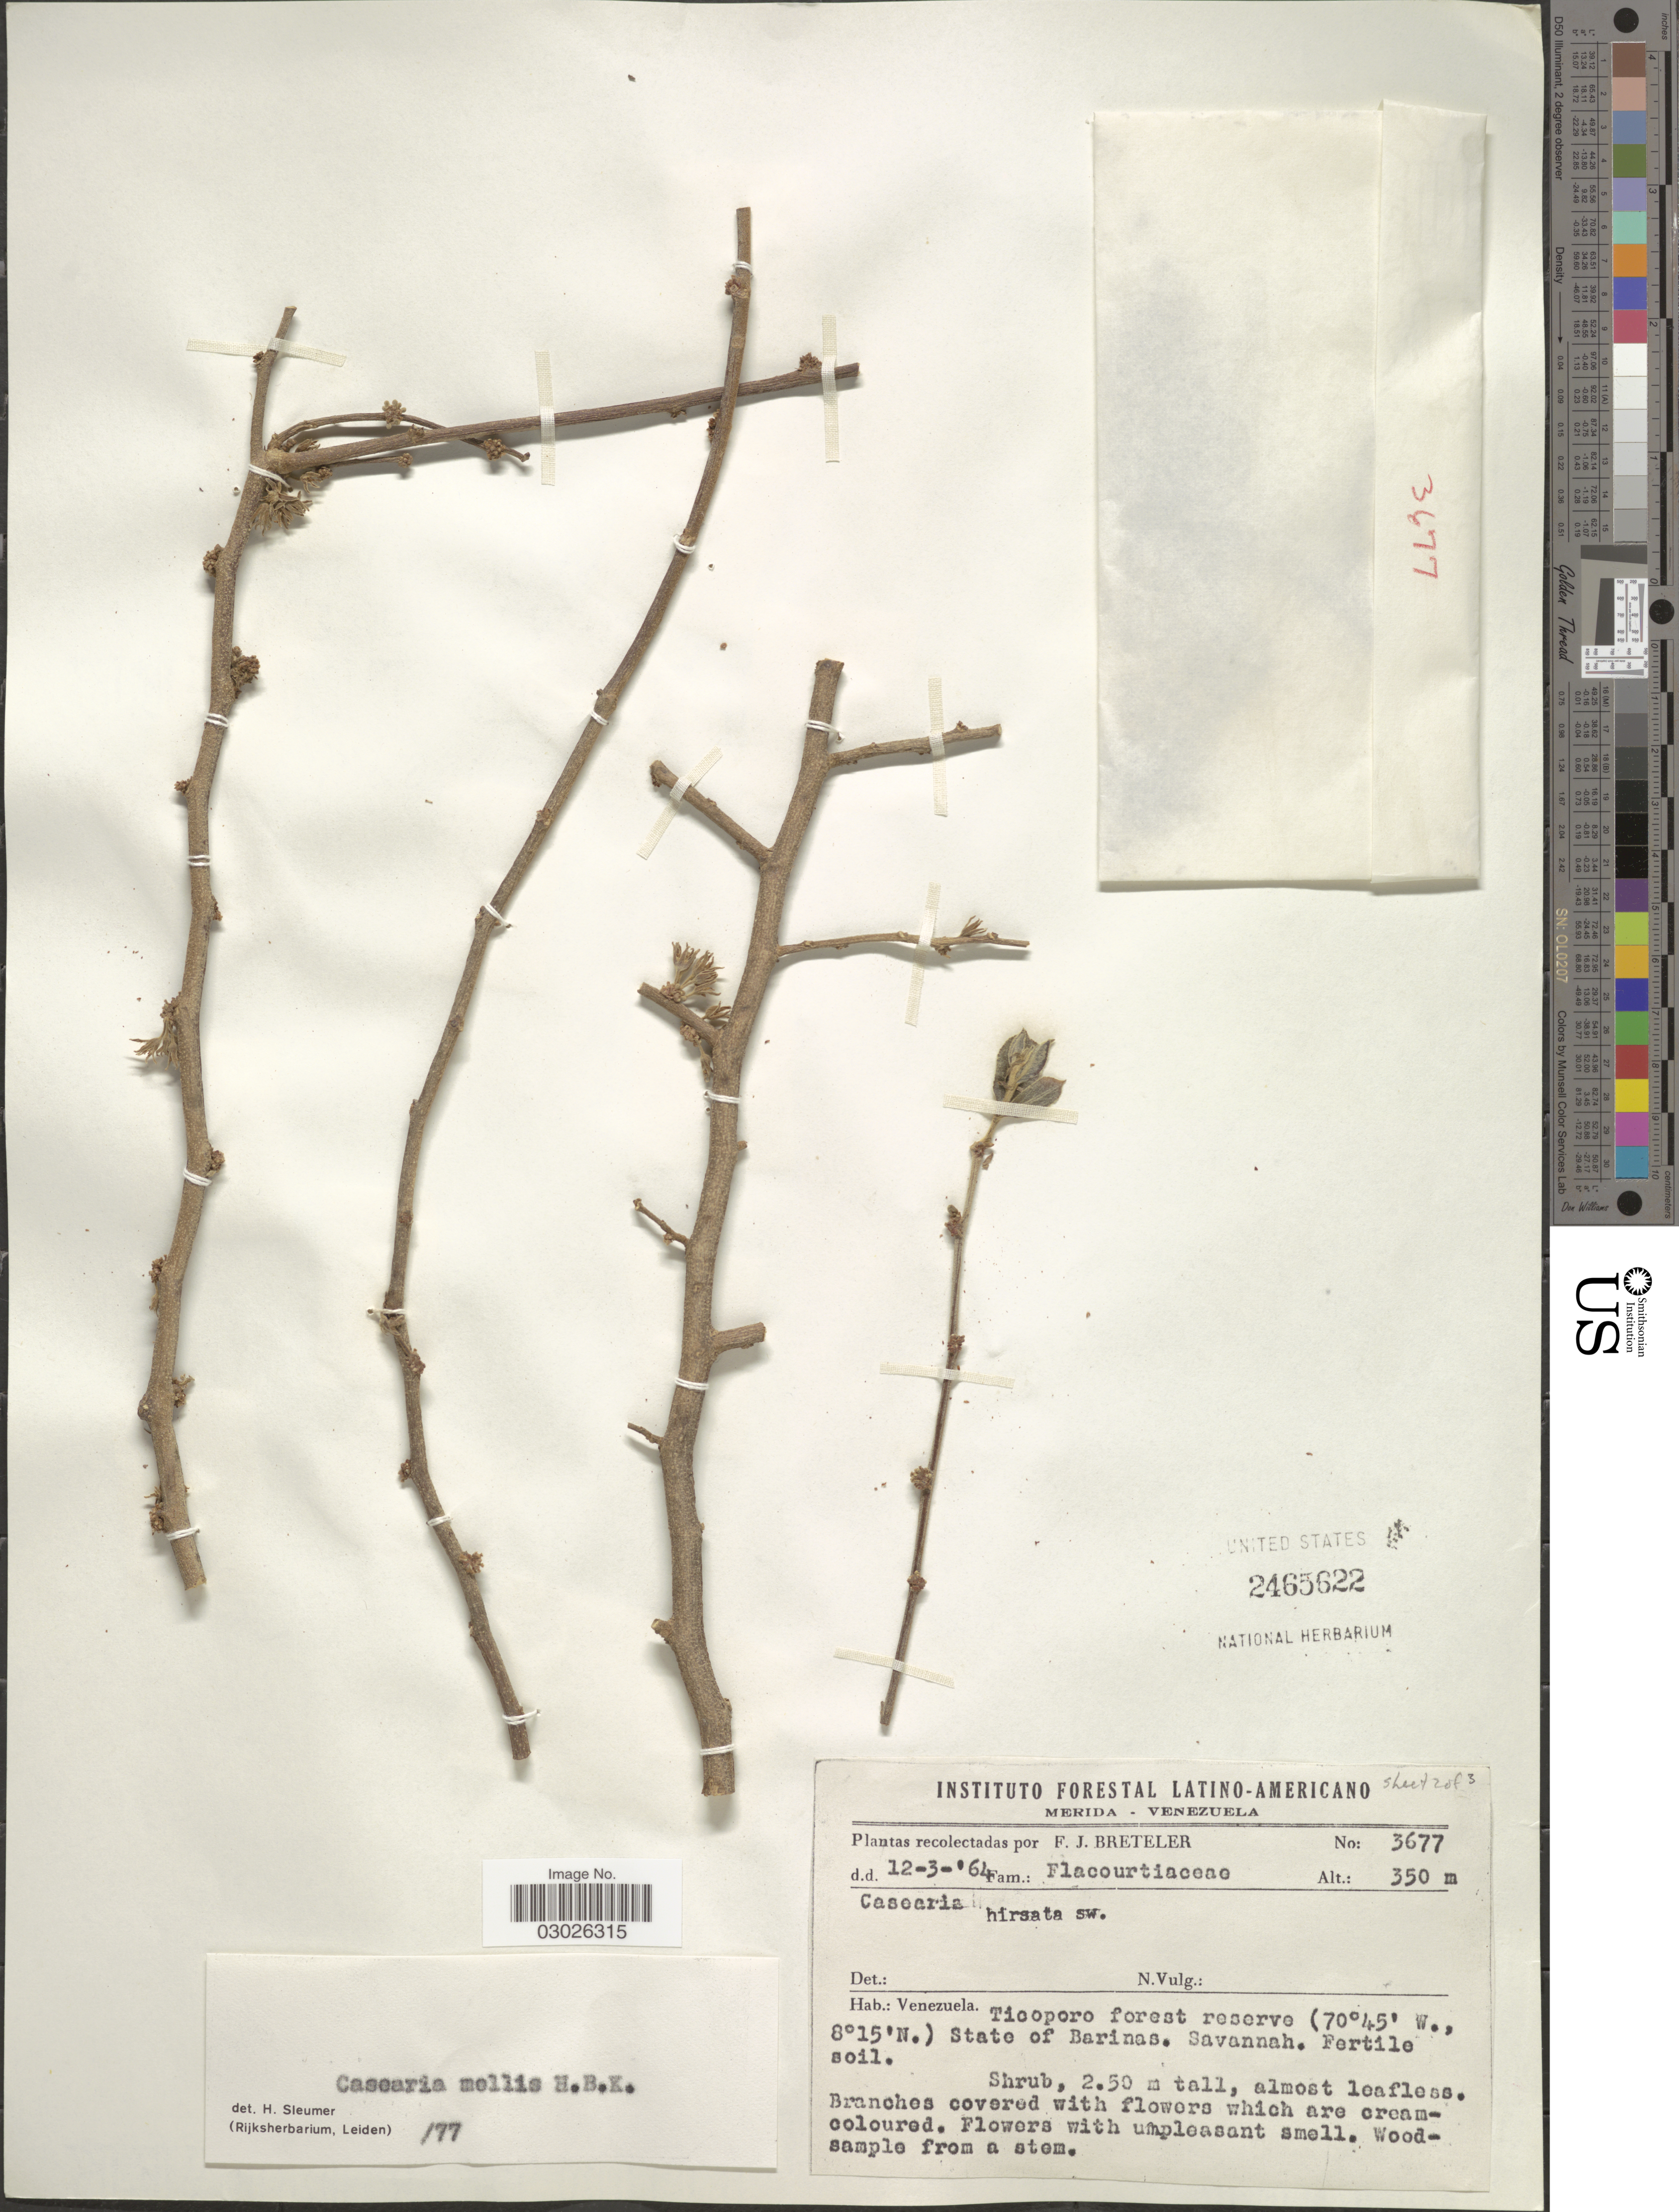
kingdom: Plantae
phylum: Tracheophyta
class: Magnoliopsida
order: Malpighiales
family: Salicaceae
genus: Casearia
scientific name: Casearia mollis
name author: Kunth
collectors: F. J. Breteler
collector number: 3677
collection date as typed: Transcribed d/m/y: 12/3/64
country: Venezuela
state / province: Barinas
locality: Ticoporo forest reserve. State of Barinas. Savannah.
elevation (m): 350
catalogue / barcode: US 2465622